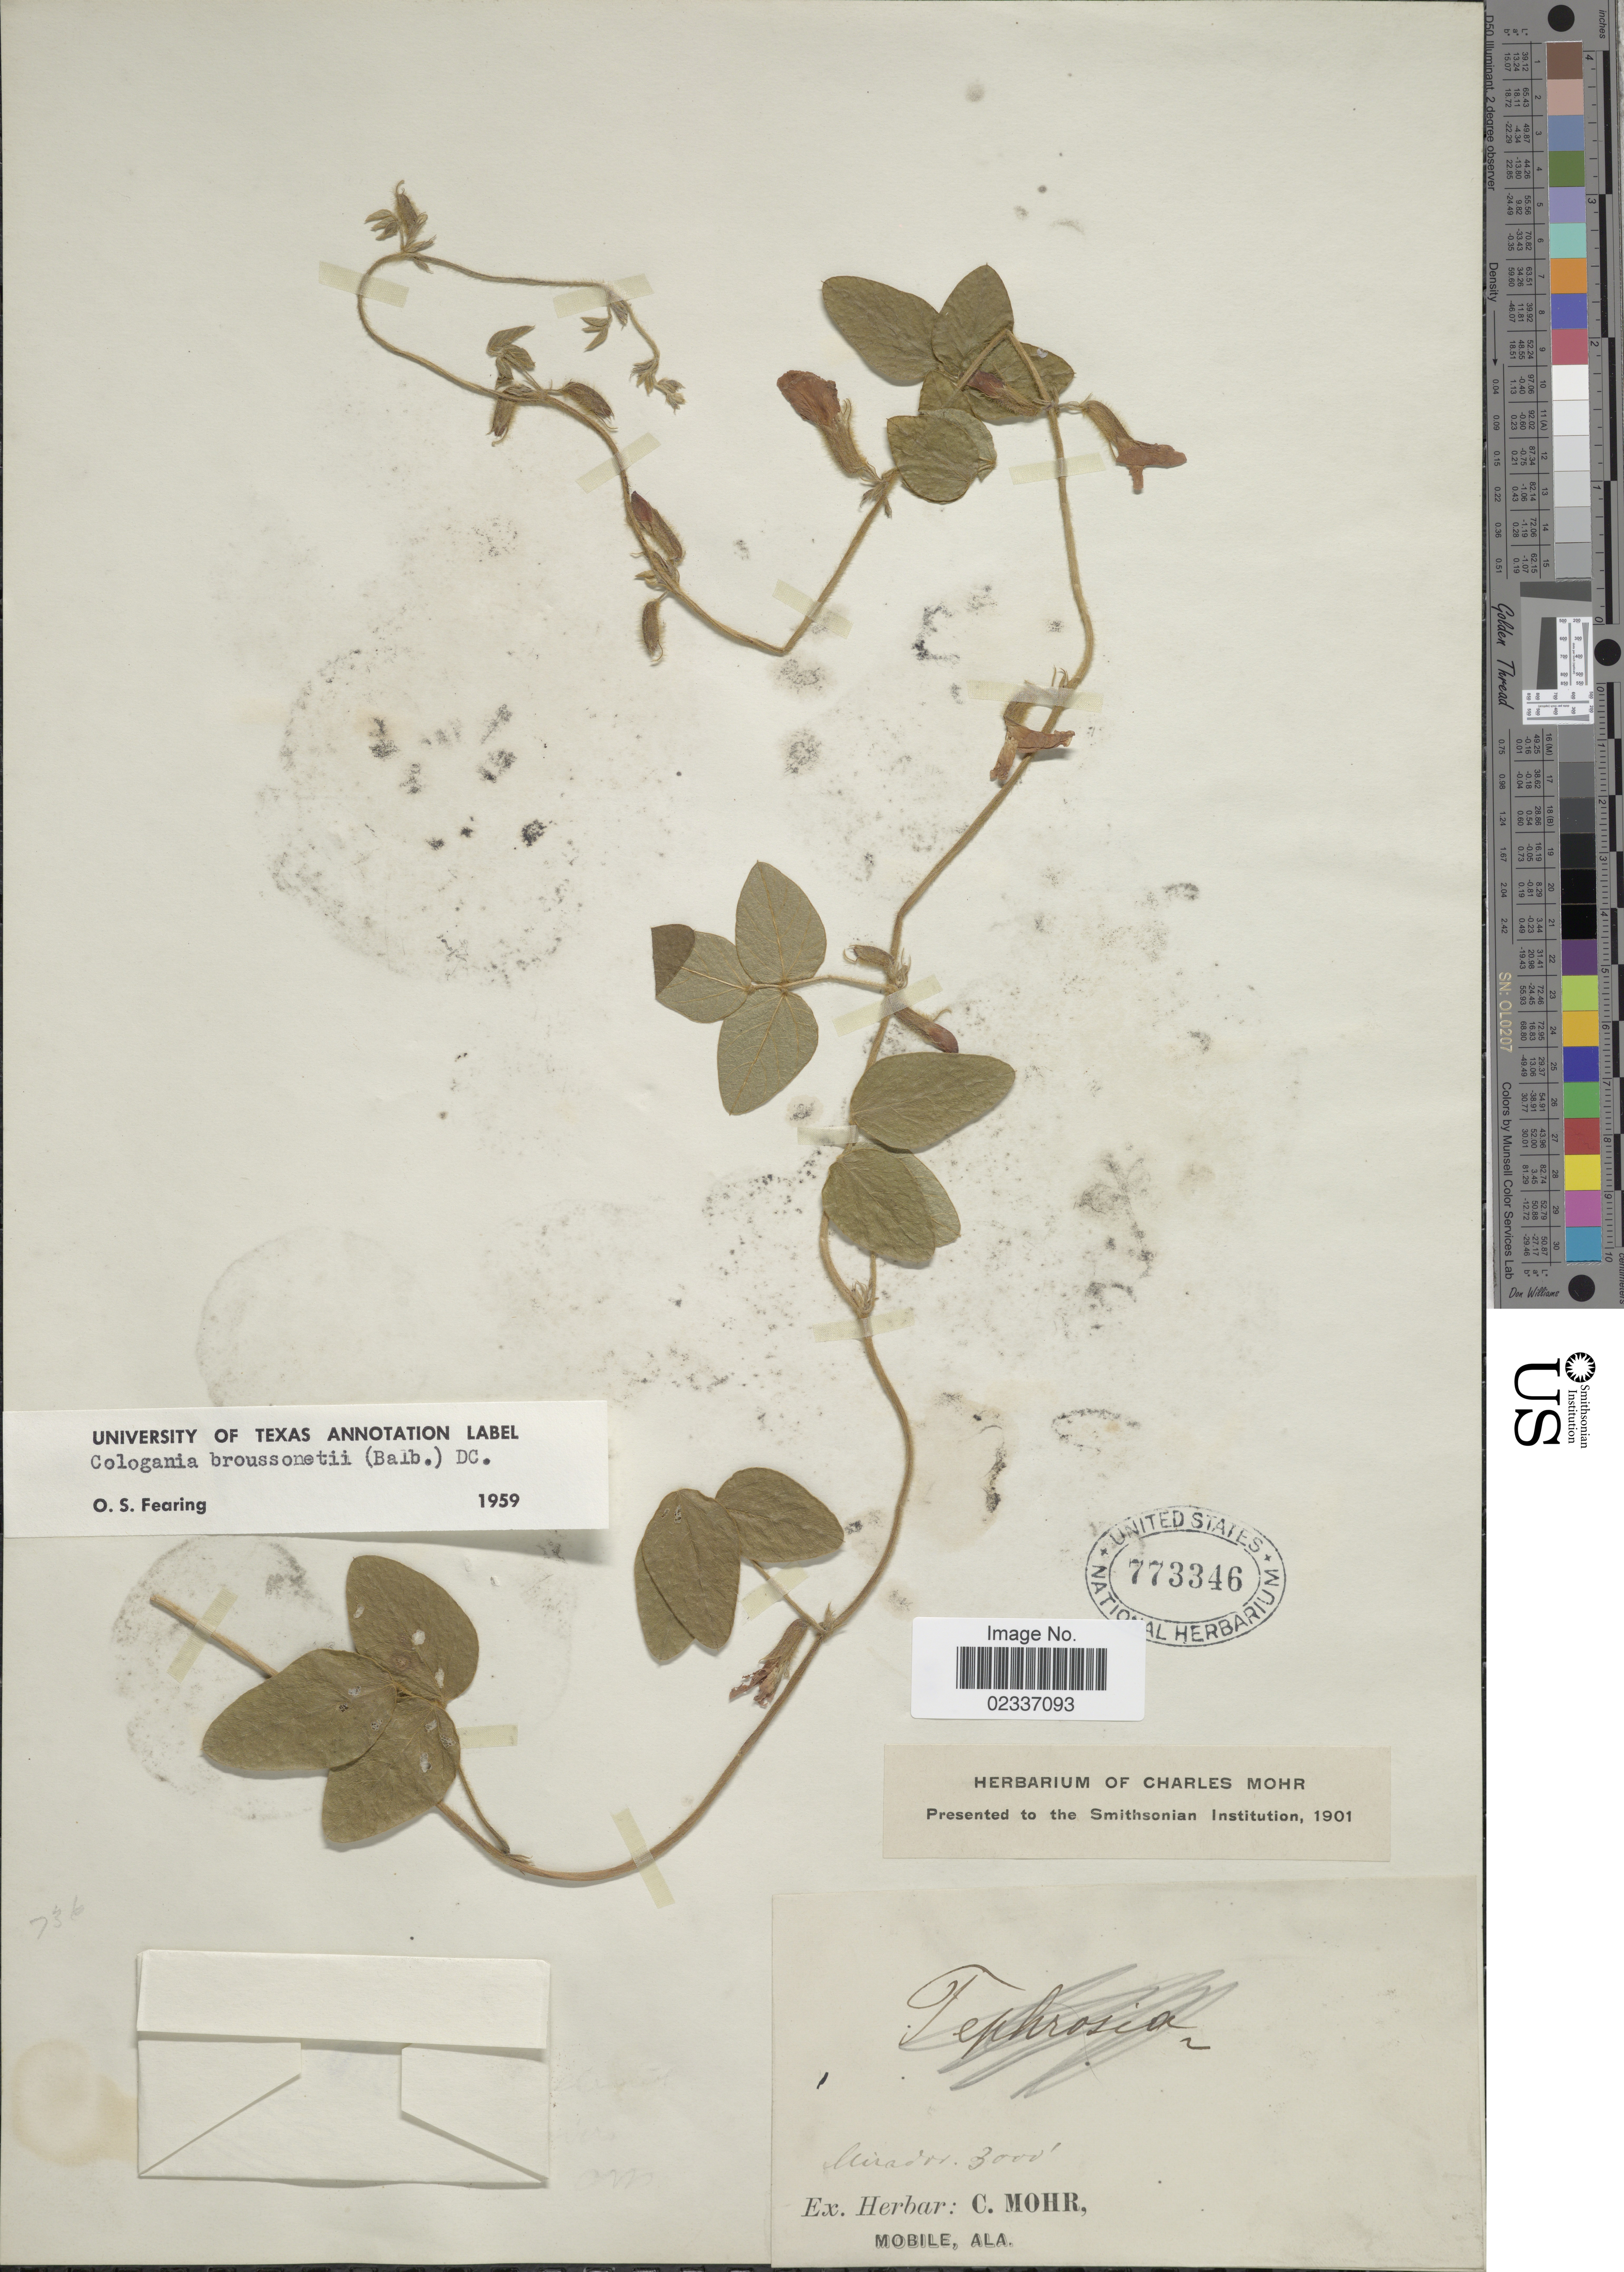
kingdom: Plantae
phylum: Tracheophyta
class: Magnoliopsida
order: Fabales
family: Fabaceae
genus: Cologania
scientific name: Cologania broussonetii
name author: (Balb.) DC.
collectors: ex herb. C. Mohr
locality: Mirador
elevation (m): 914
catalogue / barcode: US 773346